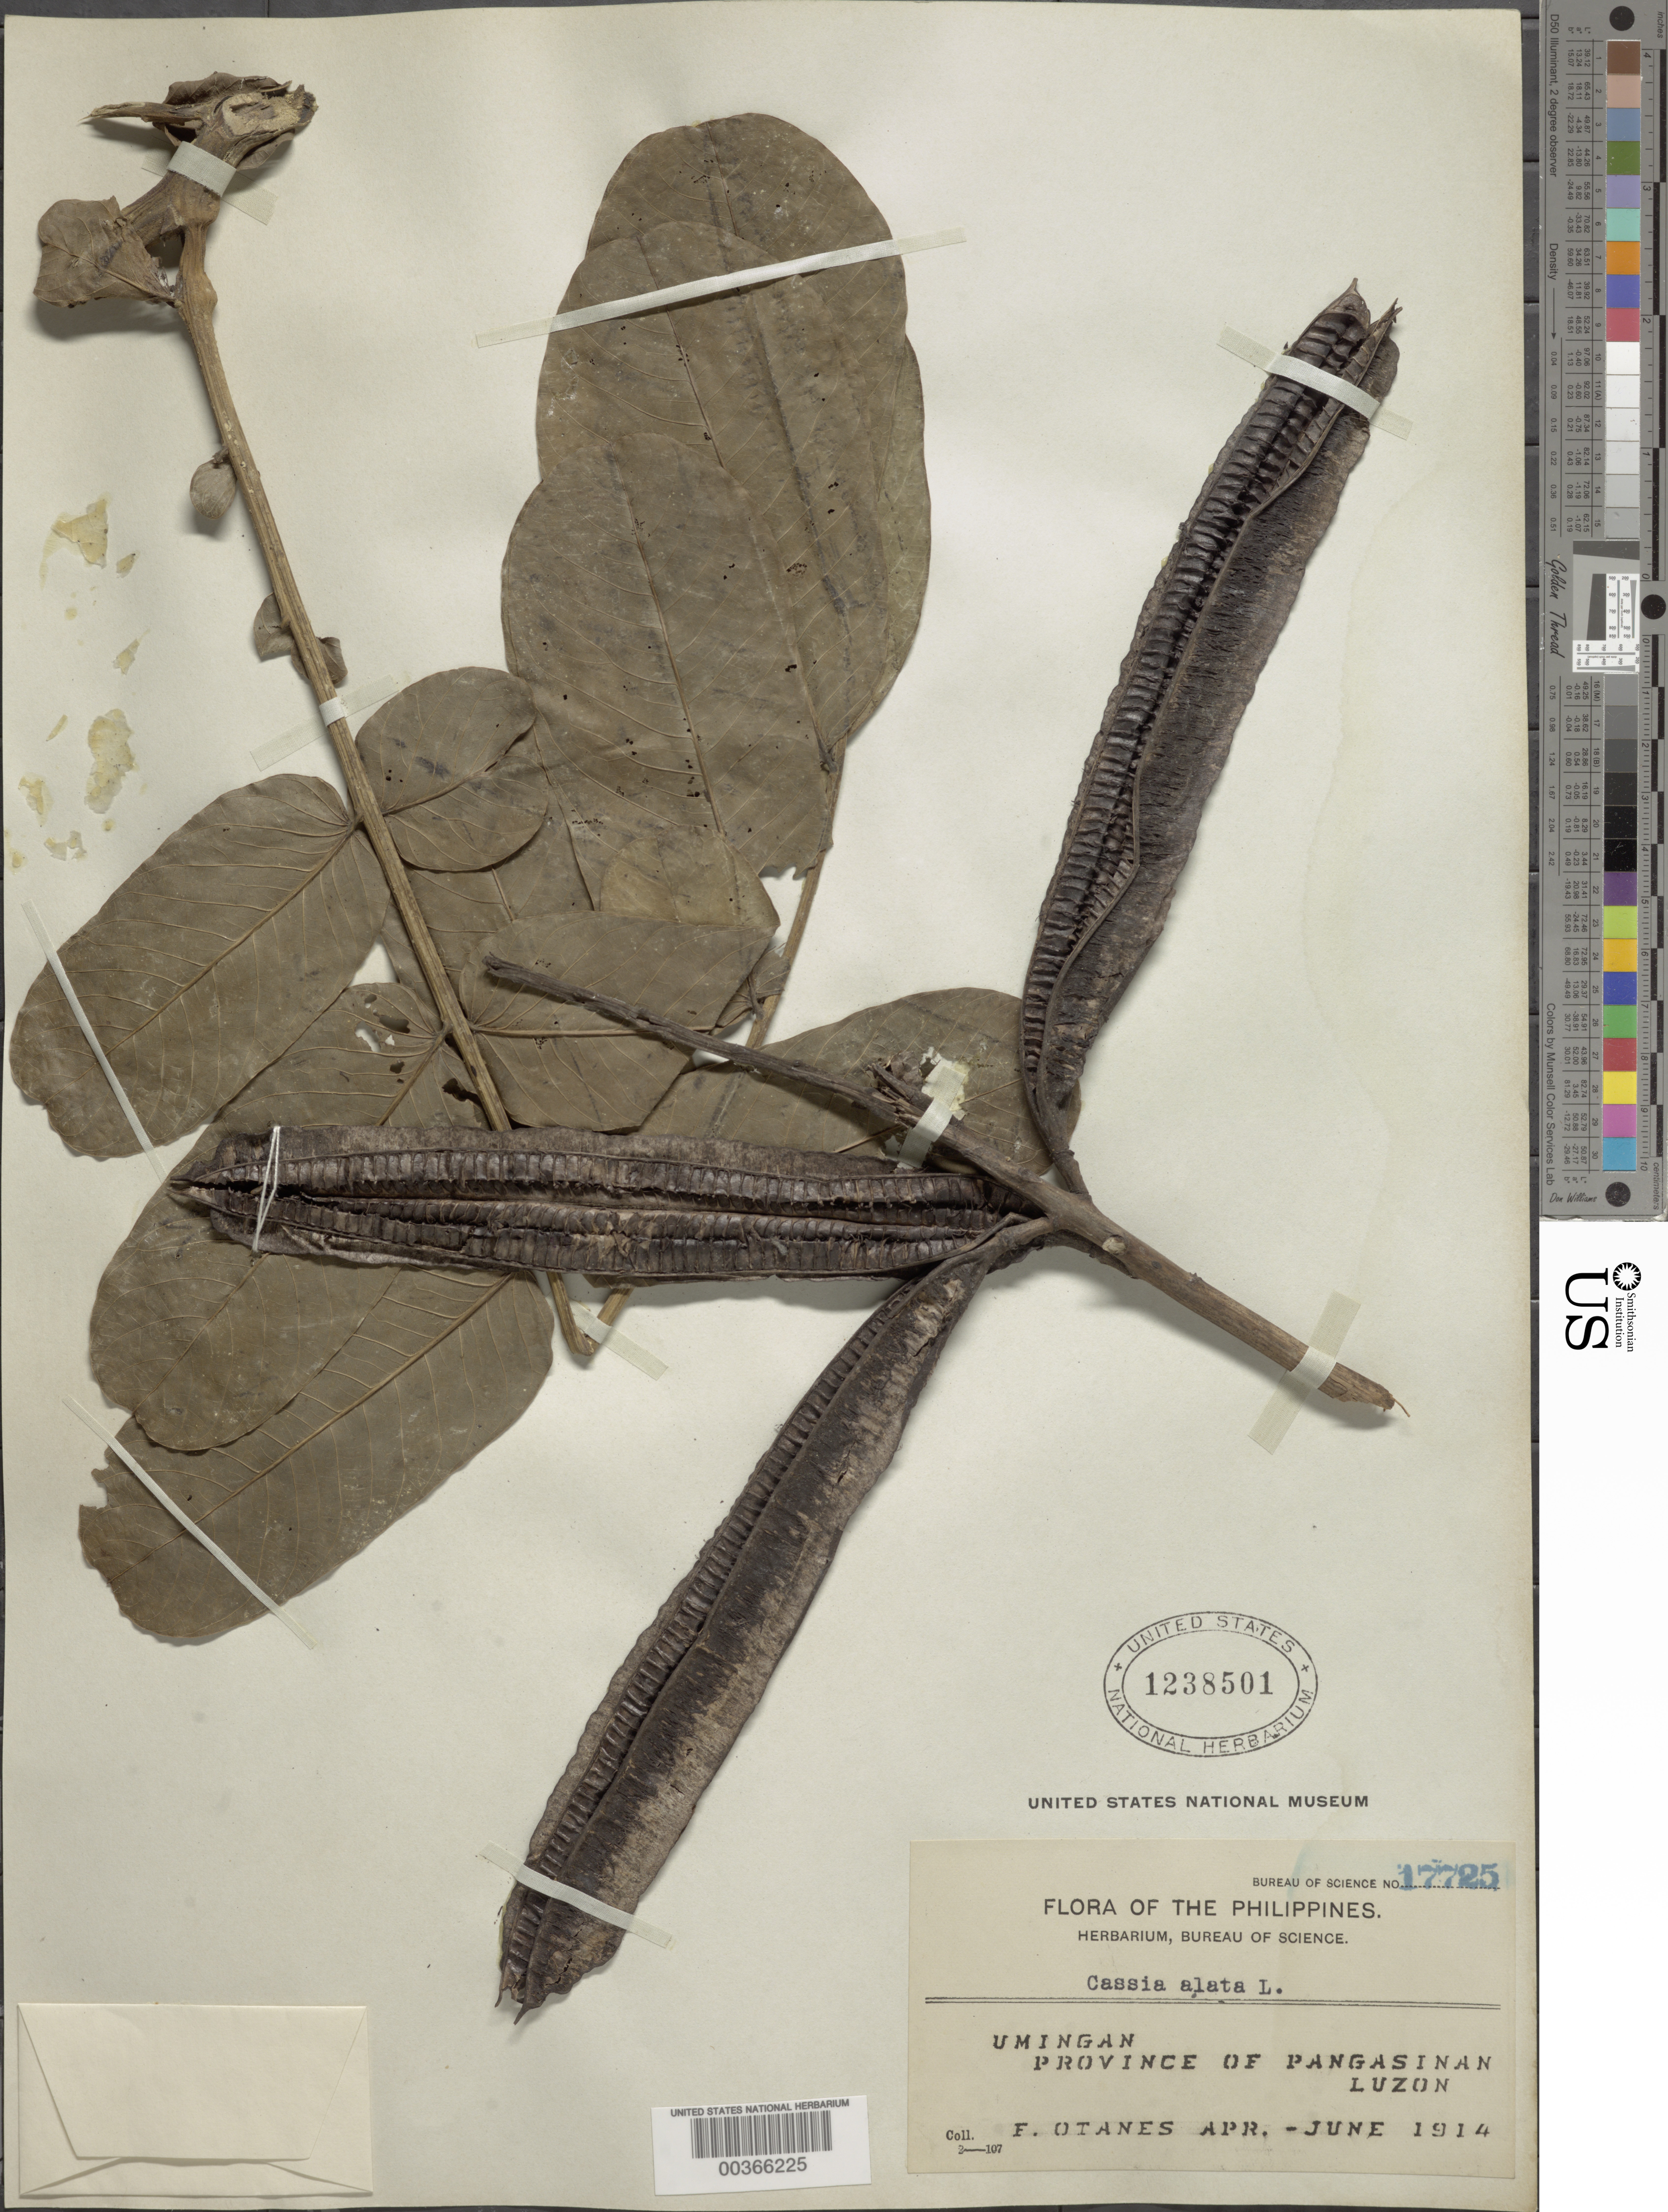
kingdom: Plantae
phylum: Tracheophyta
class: Magnoliopsida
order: Fabales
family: Fabaceae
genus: Senna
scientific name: Senna alata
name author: (L.) Roxb.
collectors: F. Q. Otanes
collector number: Phil. Bur. Of Sci. 17725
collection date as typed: Apr 1914 to -- Jun 1914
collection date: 1914-04/1914-06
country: Philippines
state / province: Ilocos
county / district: Pangasinan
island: Luzon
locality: Umingan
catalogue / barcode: US 1238501